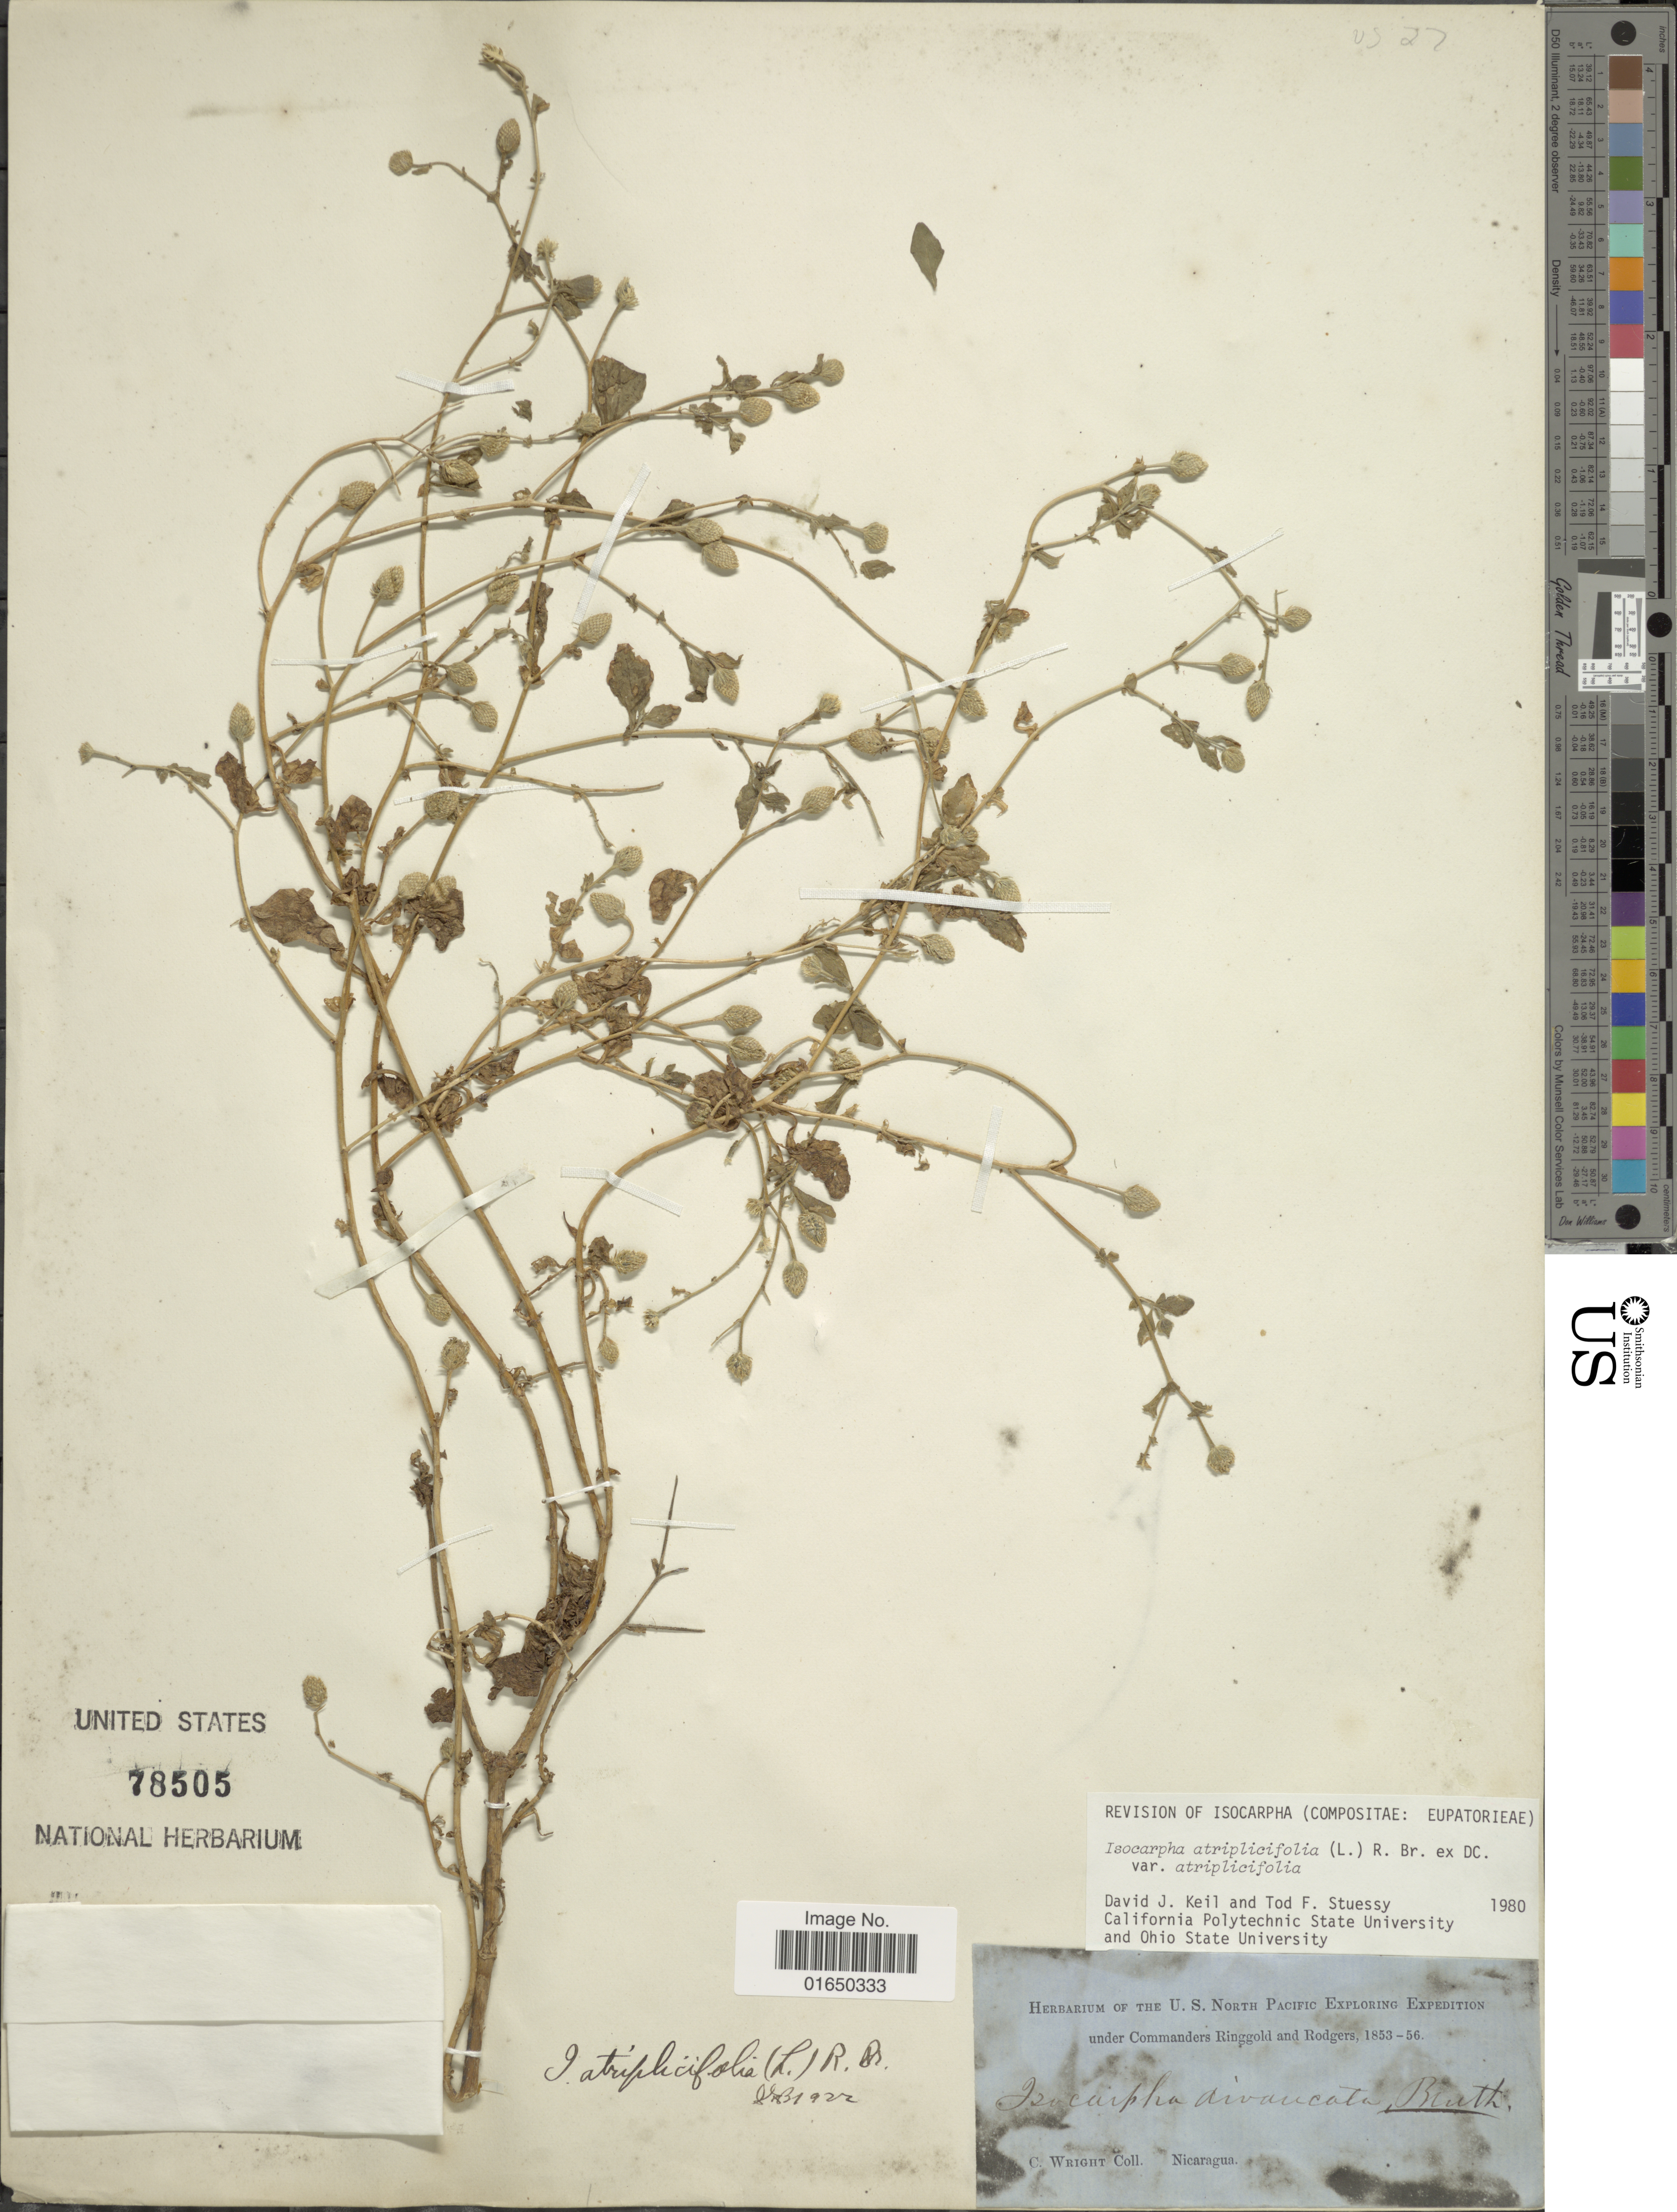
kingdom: Plantae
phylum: Tracheophyta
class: Magnoliopsida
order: Asterales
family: Asteraceae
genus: Isocarpha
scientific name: Isocarpha atriplicifolia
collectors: C. Wright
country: Nicaragua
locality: North Pacific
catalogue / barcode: US 78505